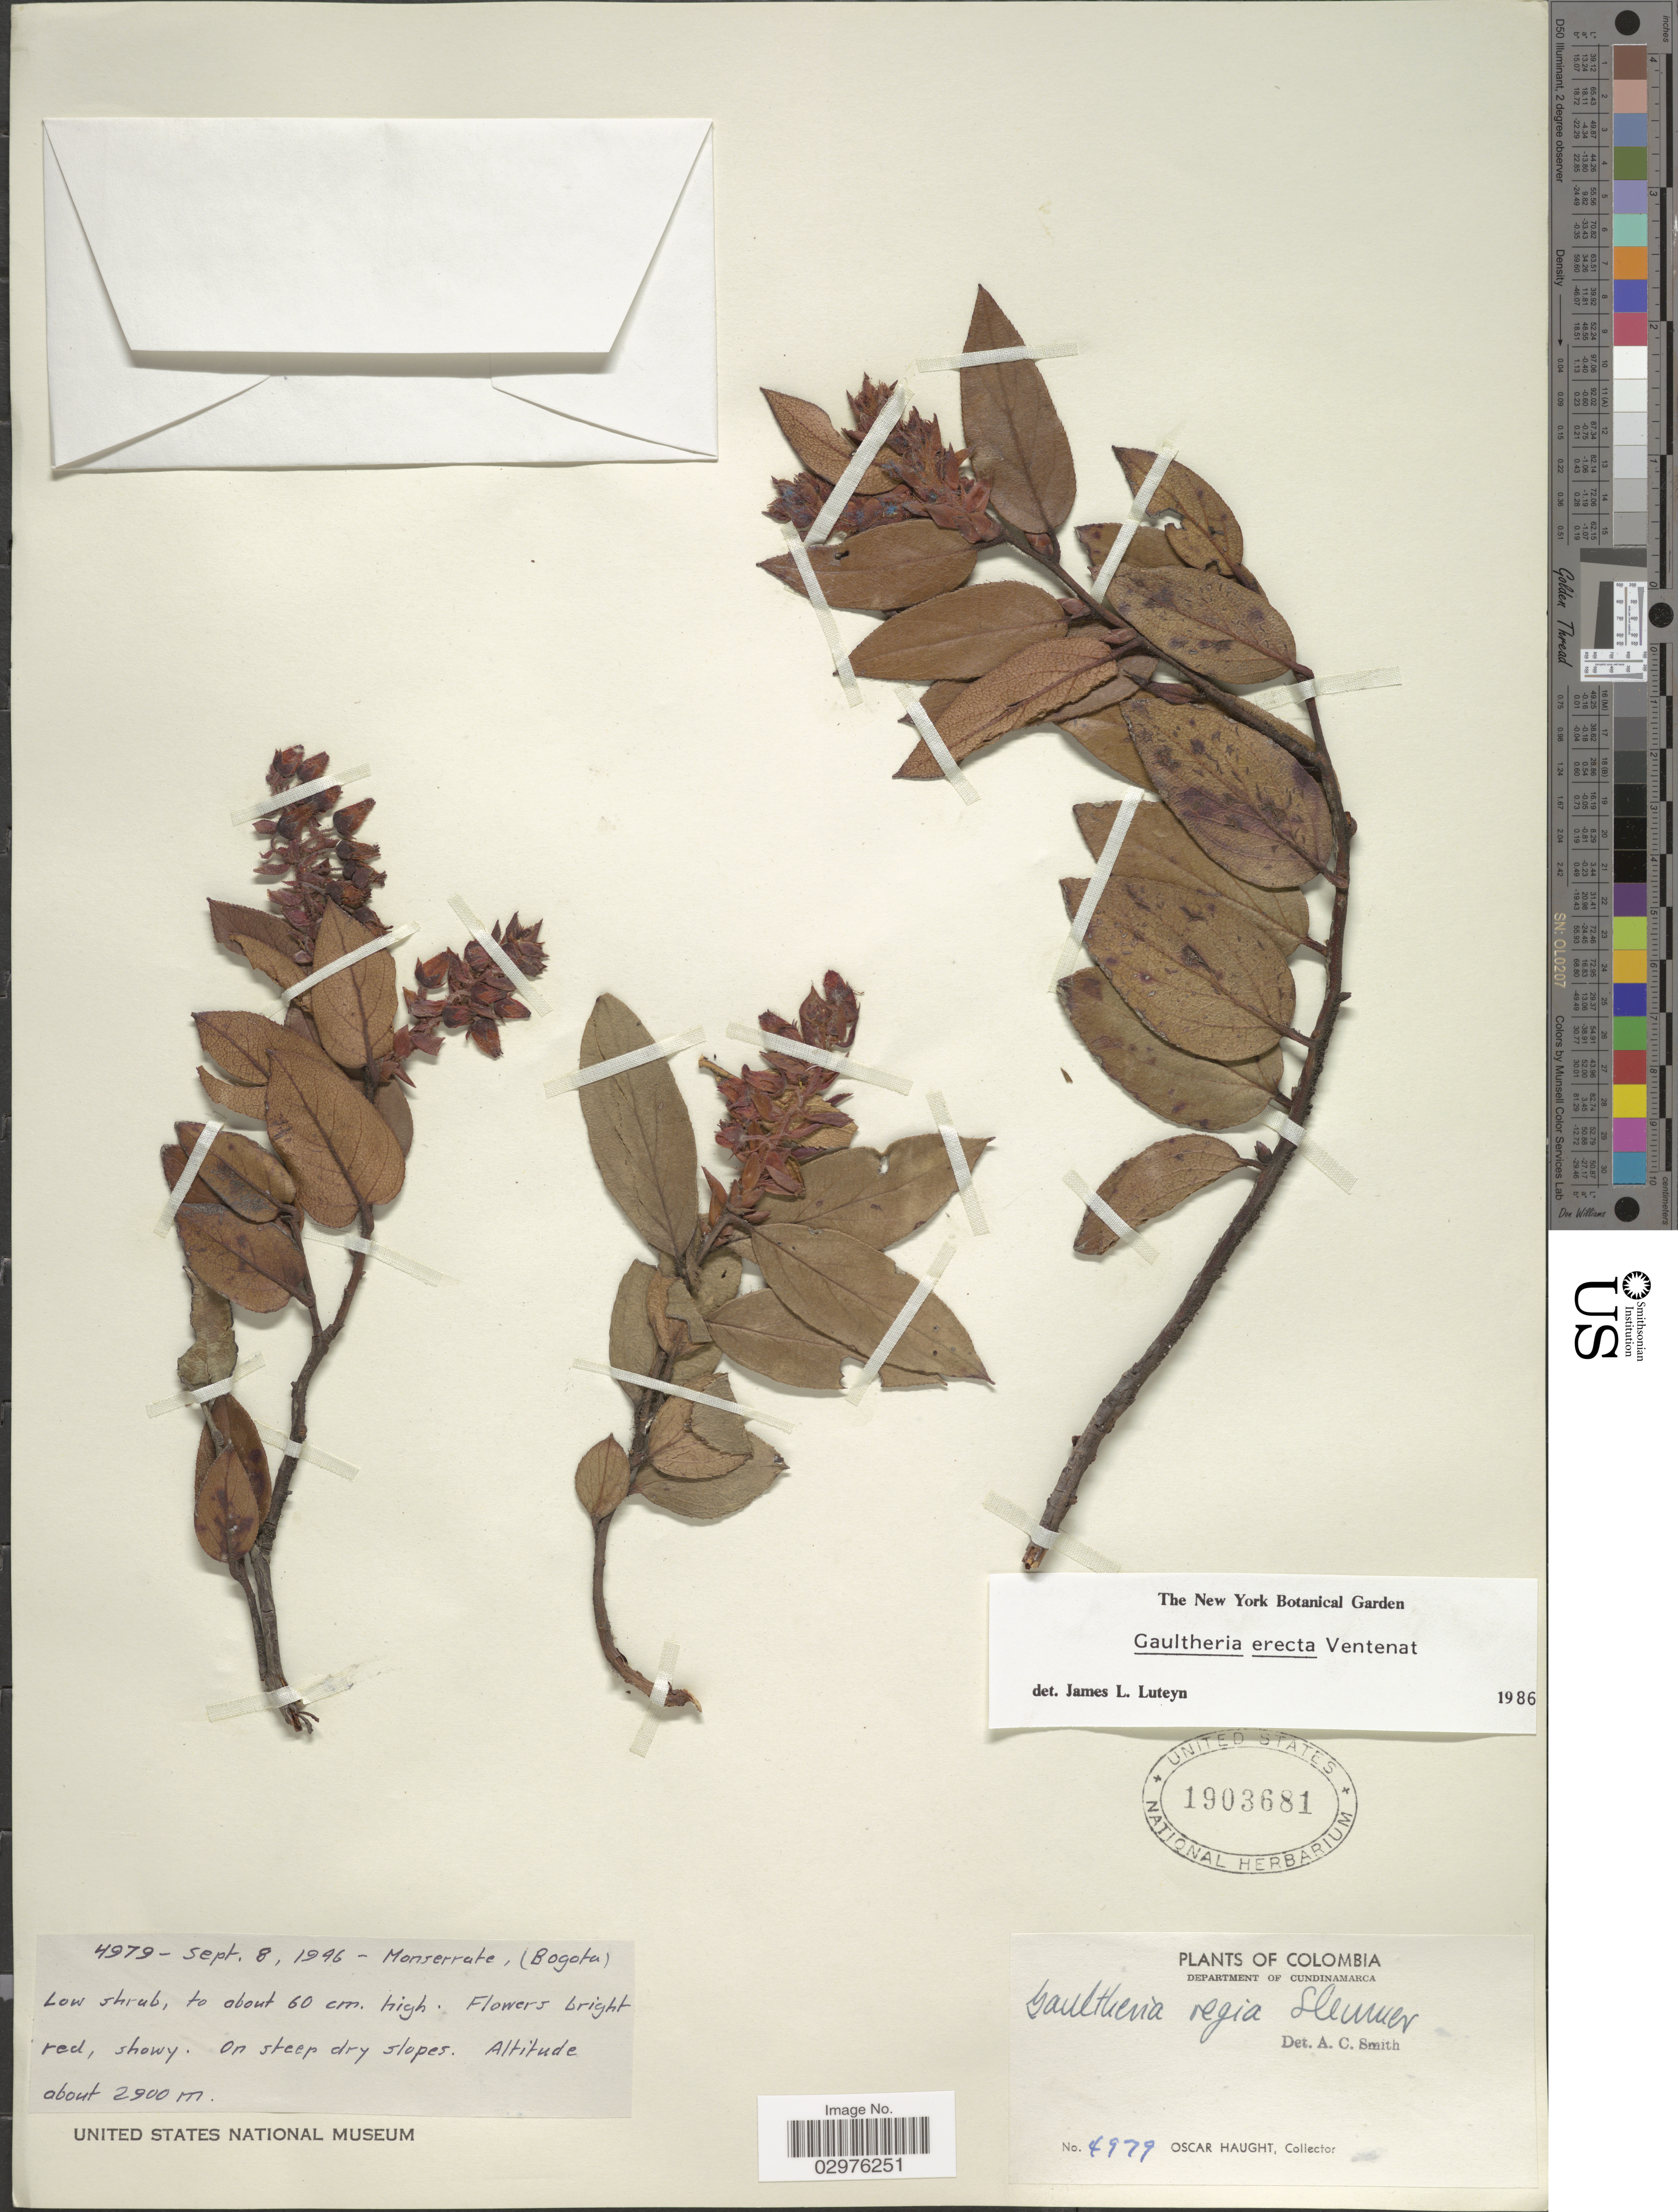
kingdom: Plantae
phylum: Tracheophyta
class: Magnoliopsida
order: Ericales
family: Ericaceae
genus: Gaultheria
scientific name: Gaultheria erecta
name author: Vent.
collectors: O. L. Haught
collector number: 4979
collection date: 1946-09-08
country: Colombia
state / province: Cundinamarca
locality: Department of Cundinamarca. Monserrate, (Bogota). On steep dry slopes.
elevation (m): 2900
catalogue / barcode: US 1903681